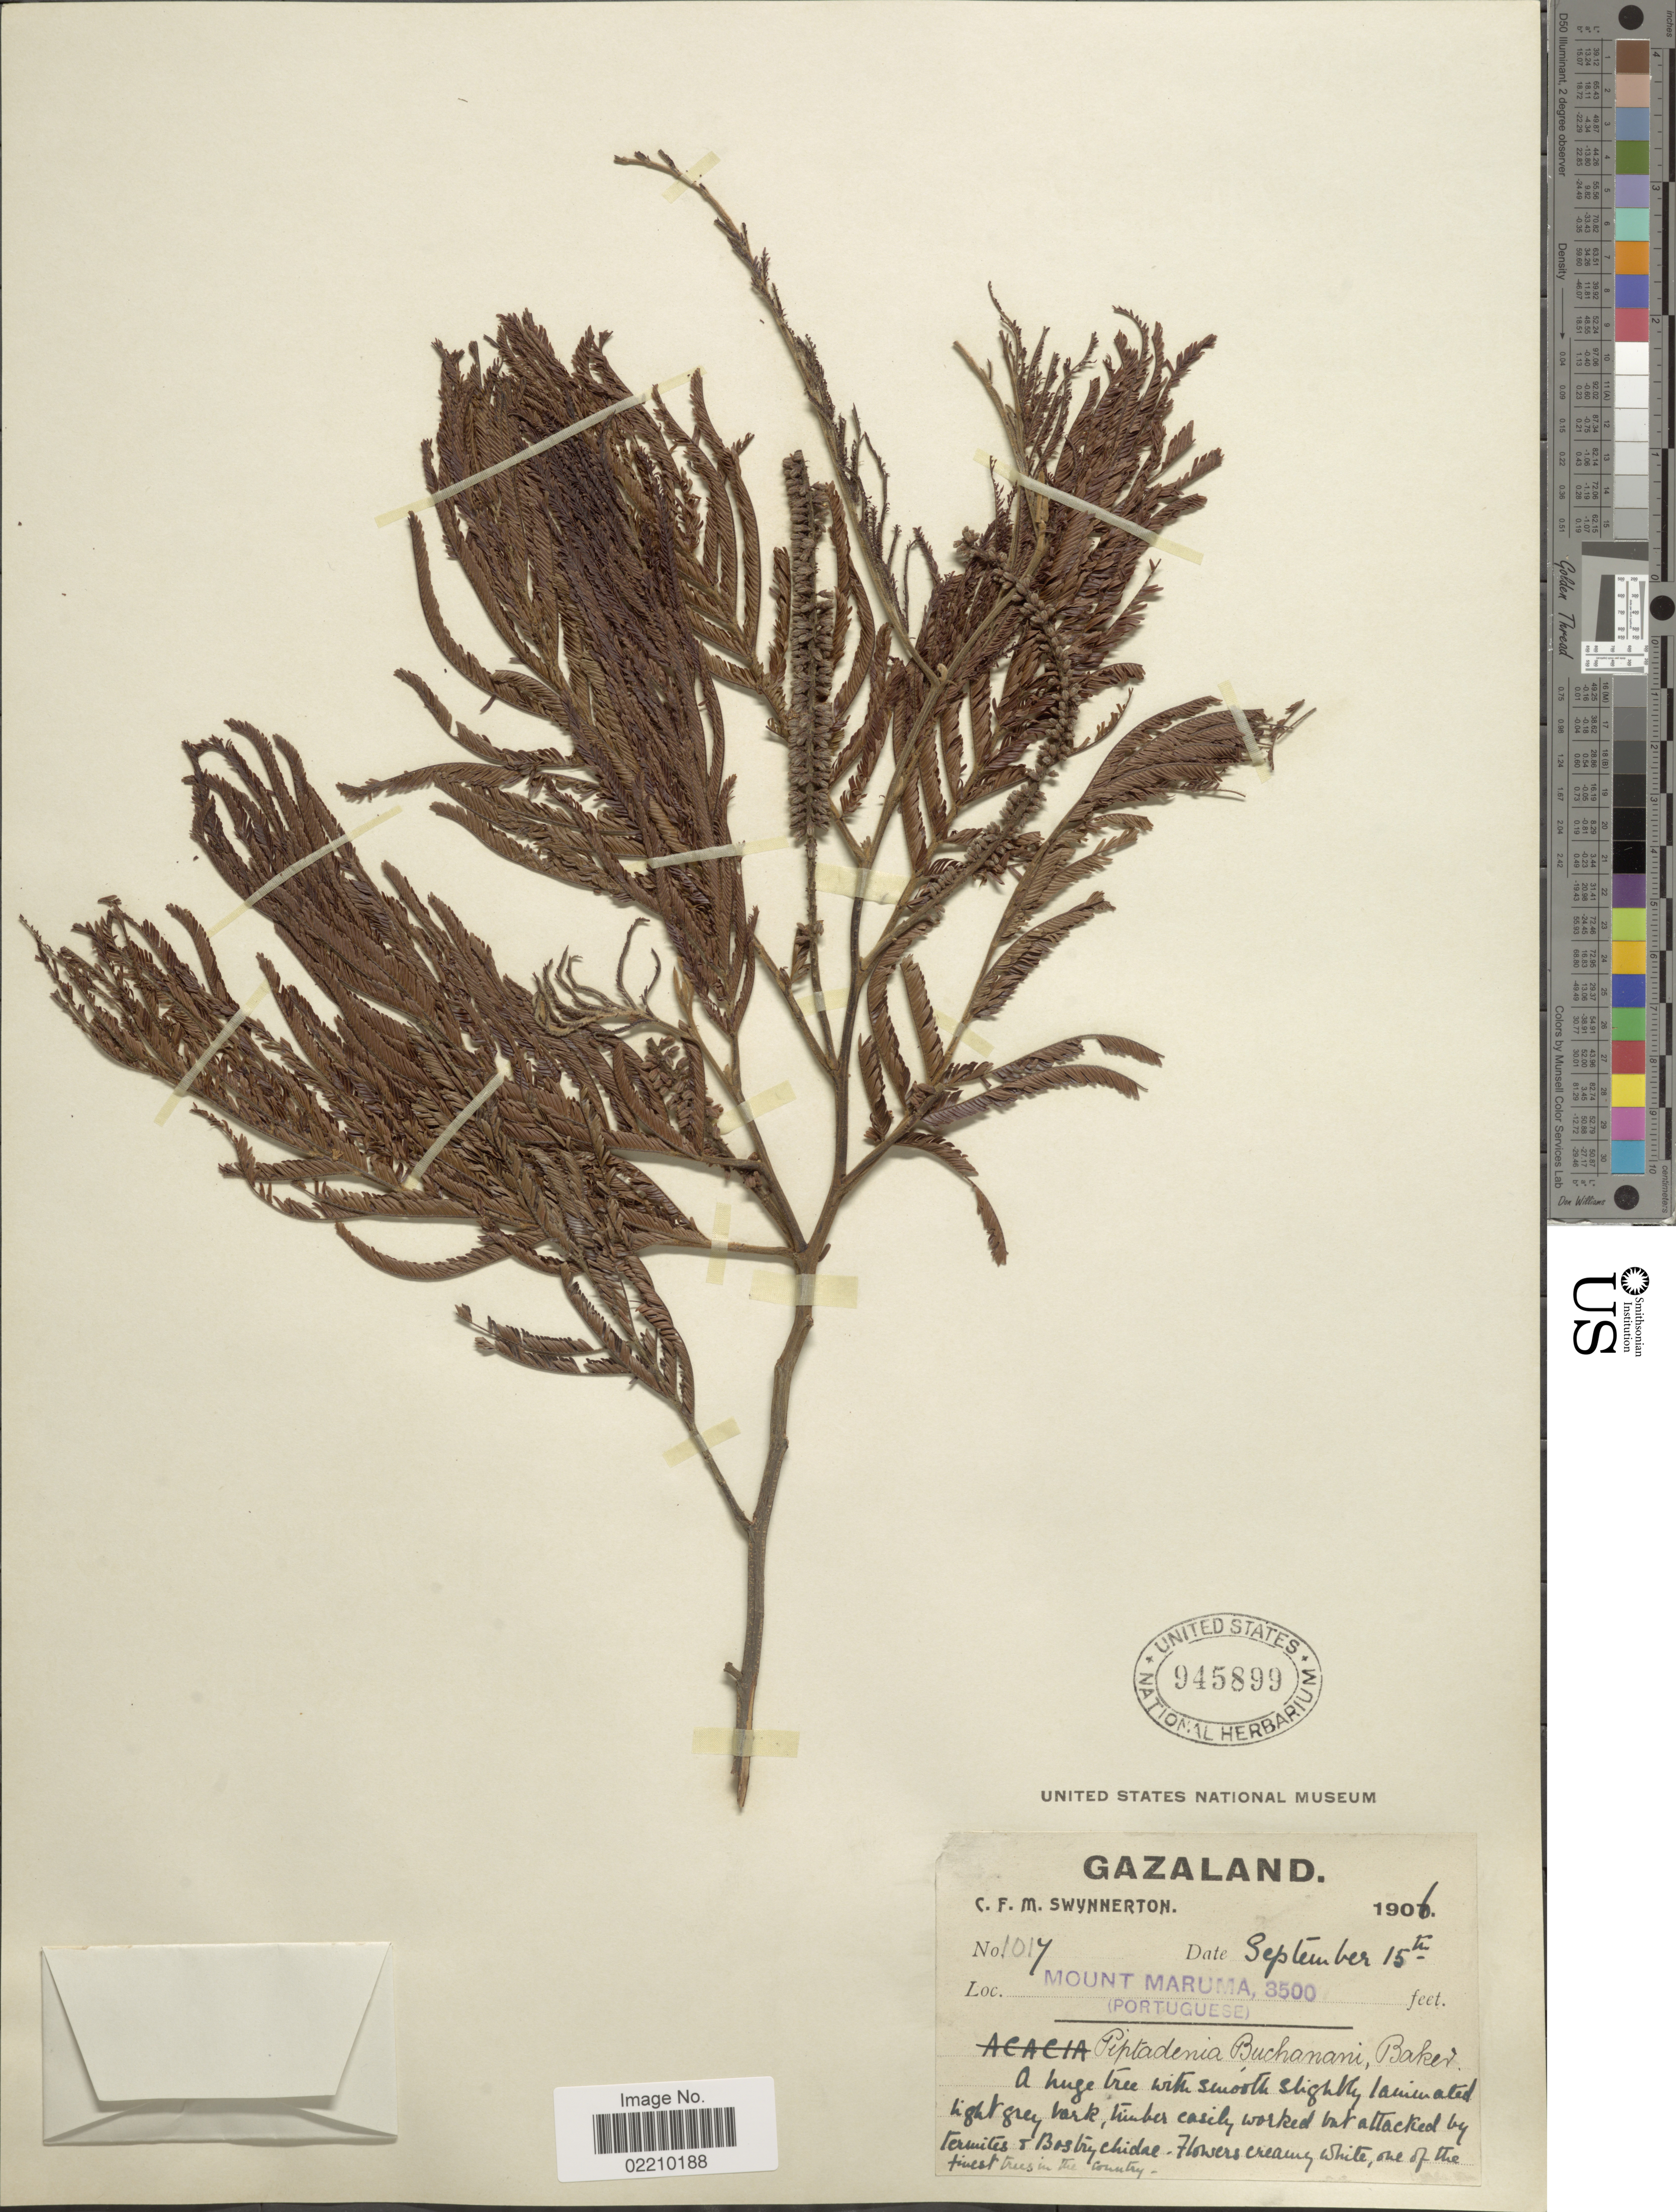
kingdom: Plantae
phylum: Tracheophyta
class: Magnoliopsida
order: Fabales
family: Fabaceae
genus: Newtonia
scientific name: Newtonia buchananii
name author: (Baker) G.C.C. Gilbert & Boutique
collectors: C. Swynnerton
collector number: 1017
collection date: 1906-09-15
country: Zimbabwe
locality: Mount Maruma, (Portuguese)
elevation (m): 1067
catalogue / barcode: US 945899